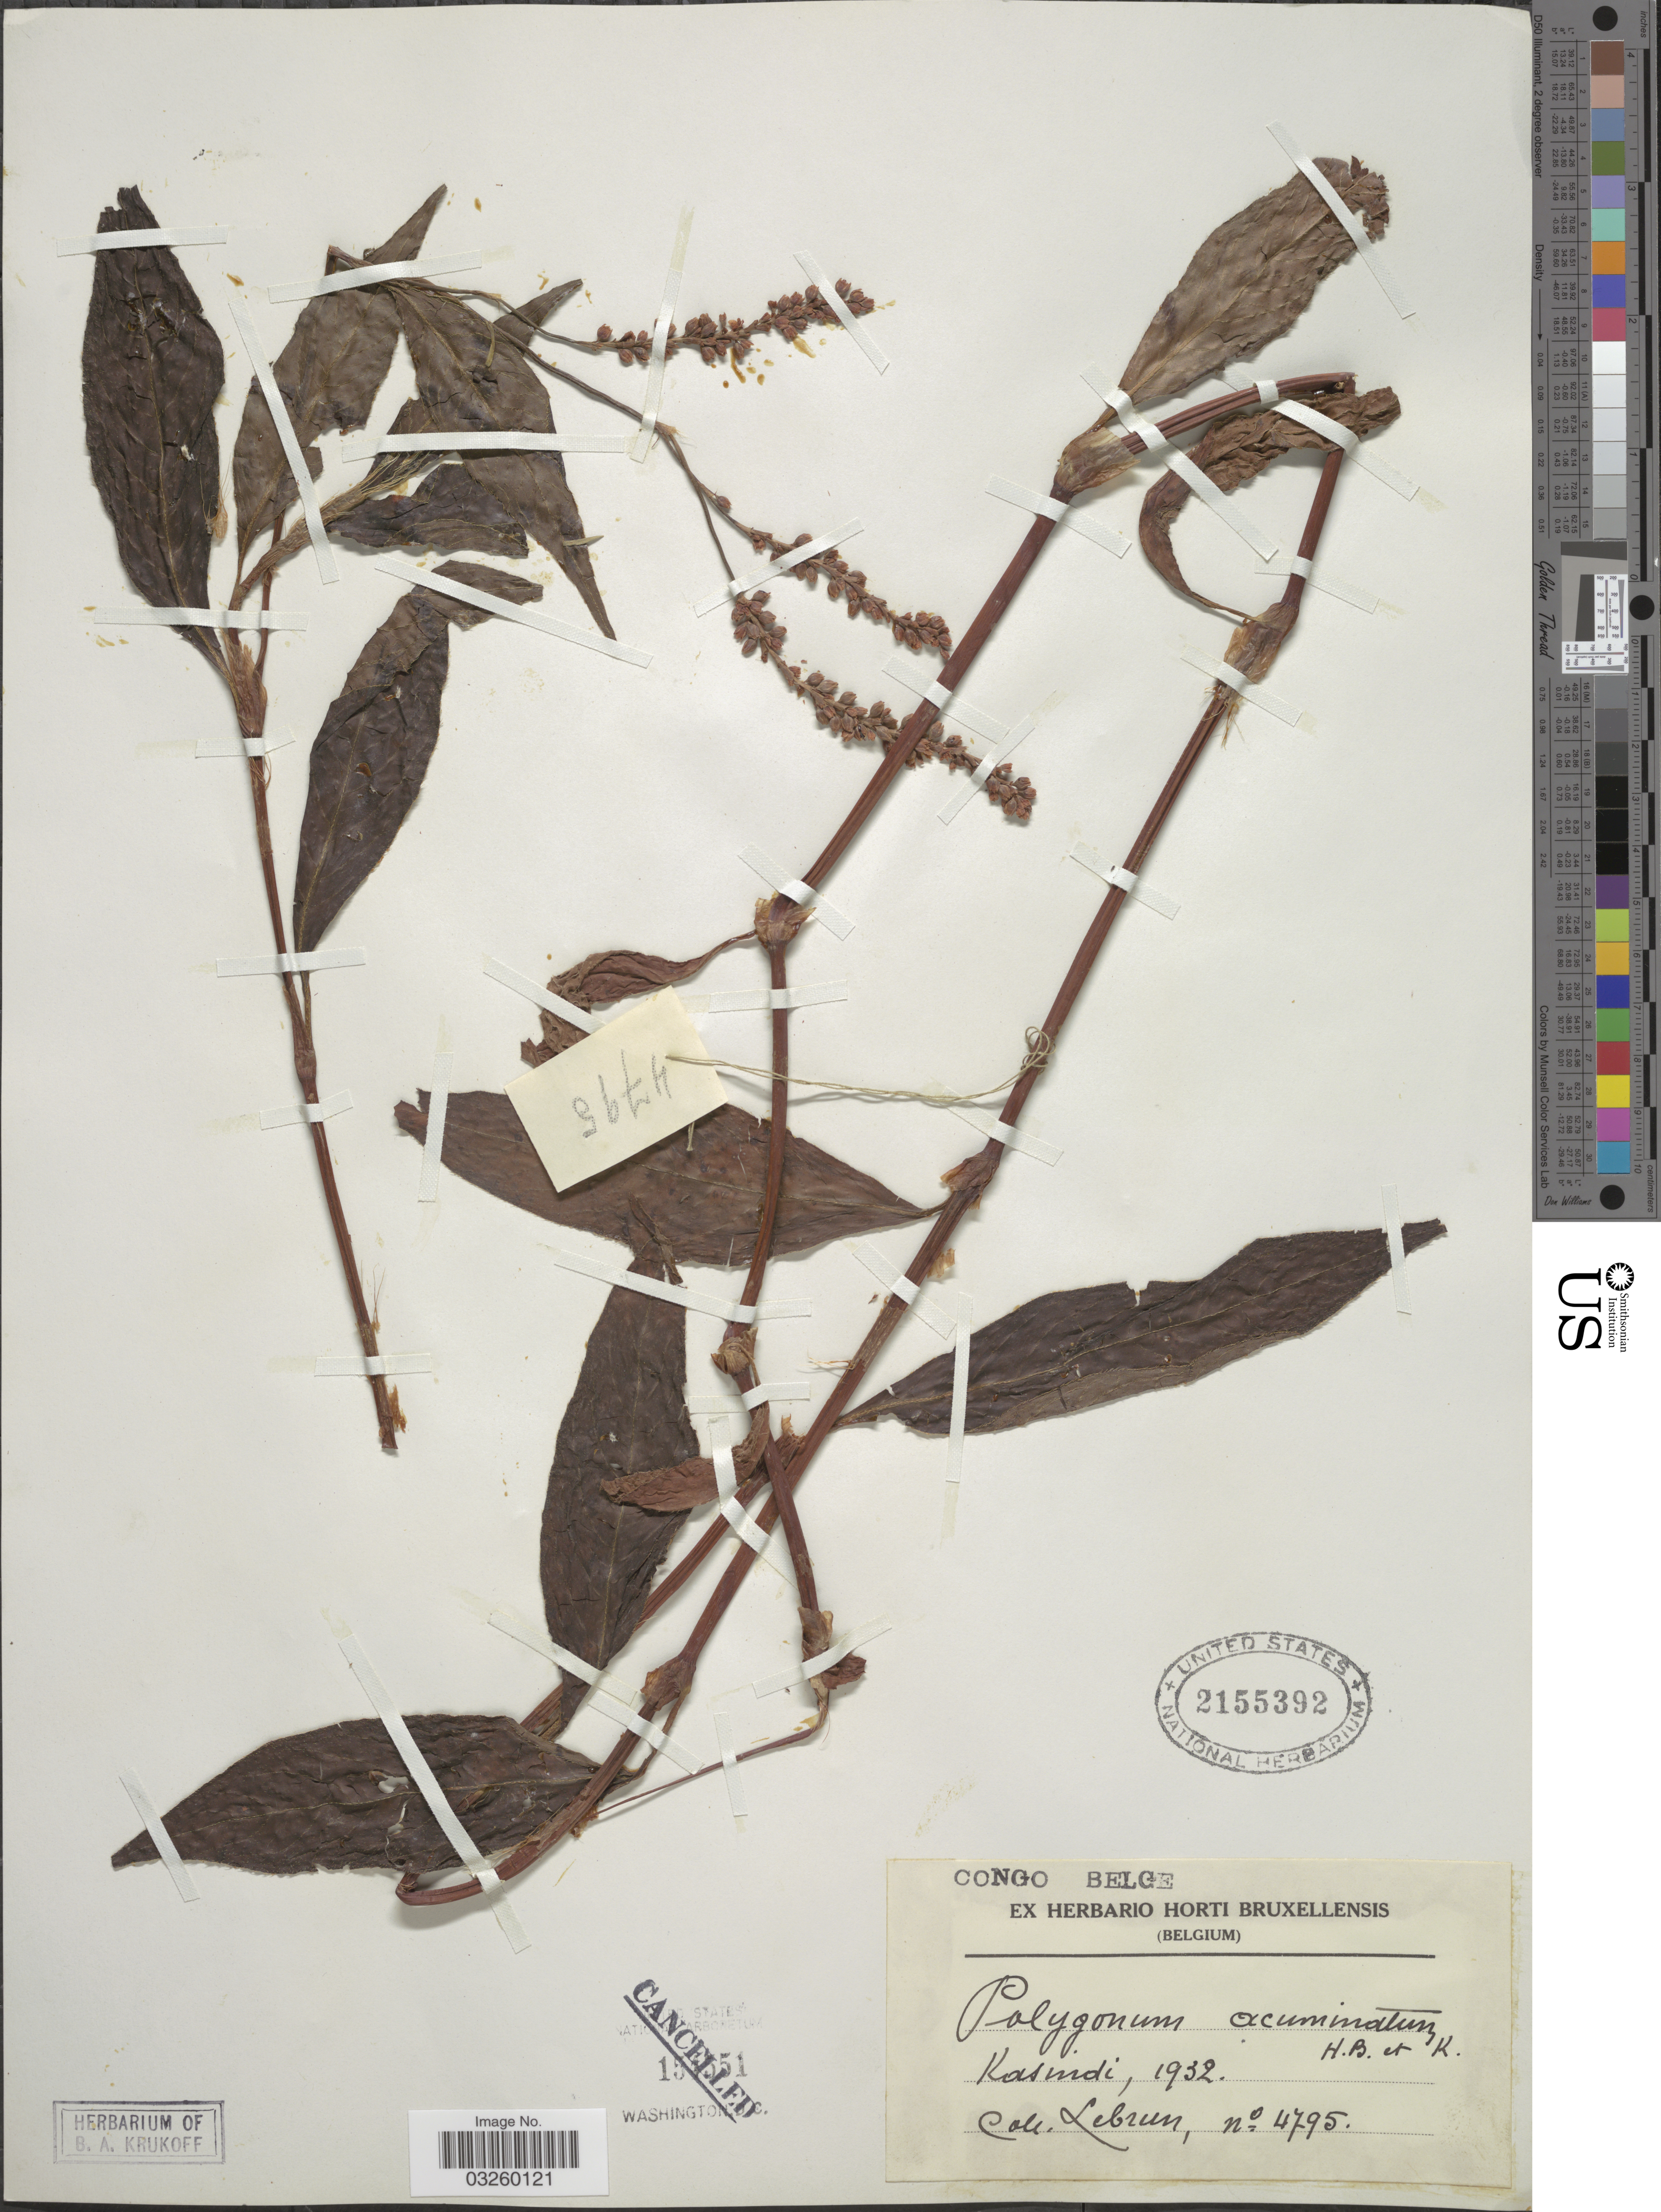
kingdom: Plantae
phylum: Tracheophyta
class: Magnoliopsida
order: Caryophyllales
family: Polygonaceae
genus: Polygonum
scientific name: Polygonum acuminatum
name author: Kunth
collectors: J.A. Lebrun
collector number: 4795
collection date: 1932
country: Congo, Democratic Republic of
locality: Congo Belge. Kasindi.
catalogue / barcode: US 2155392